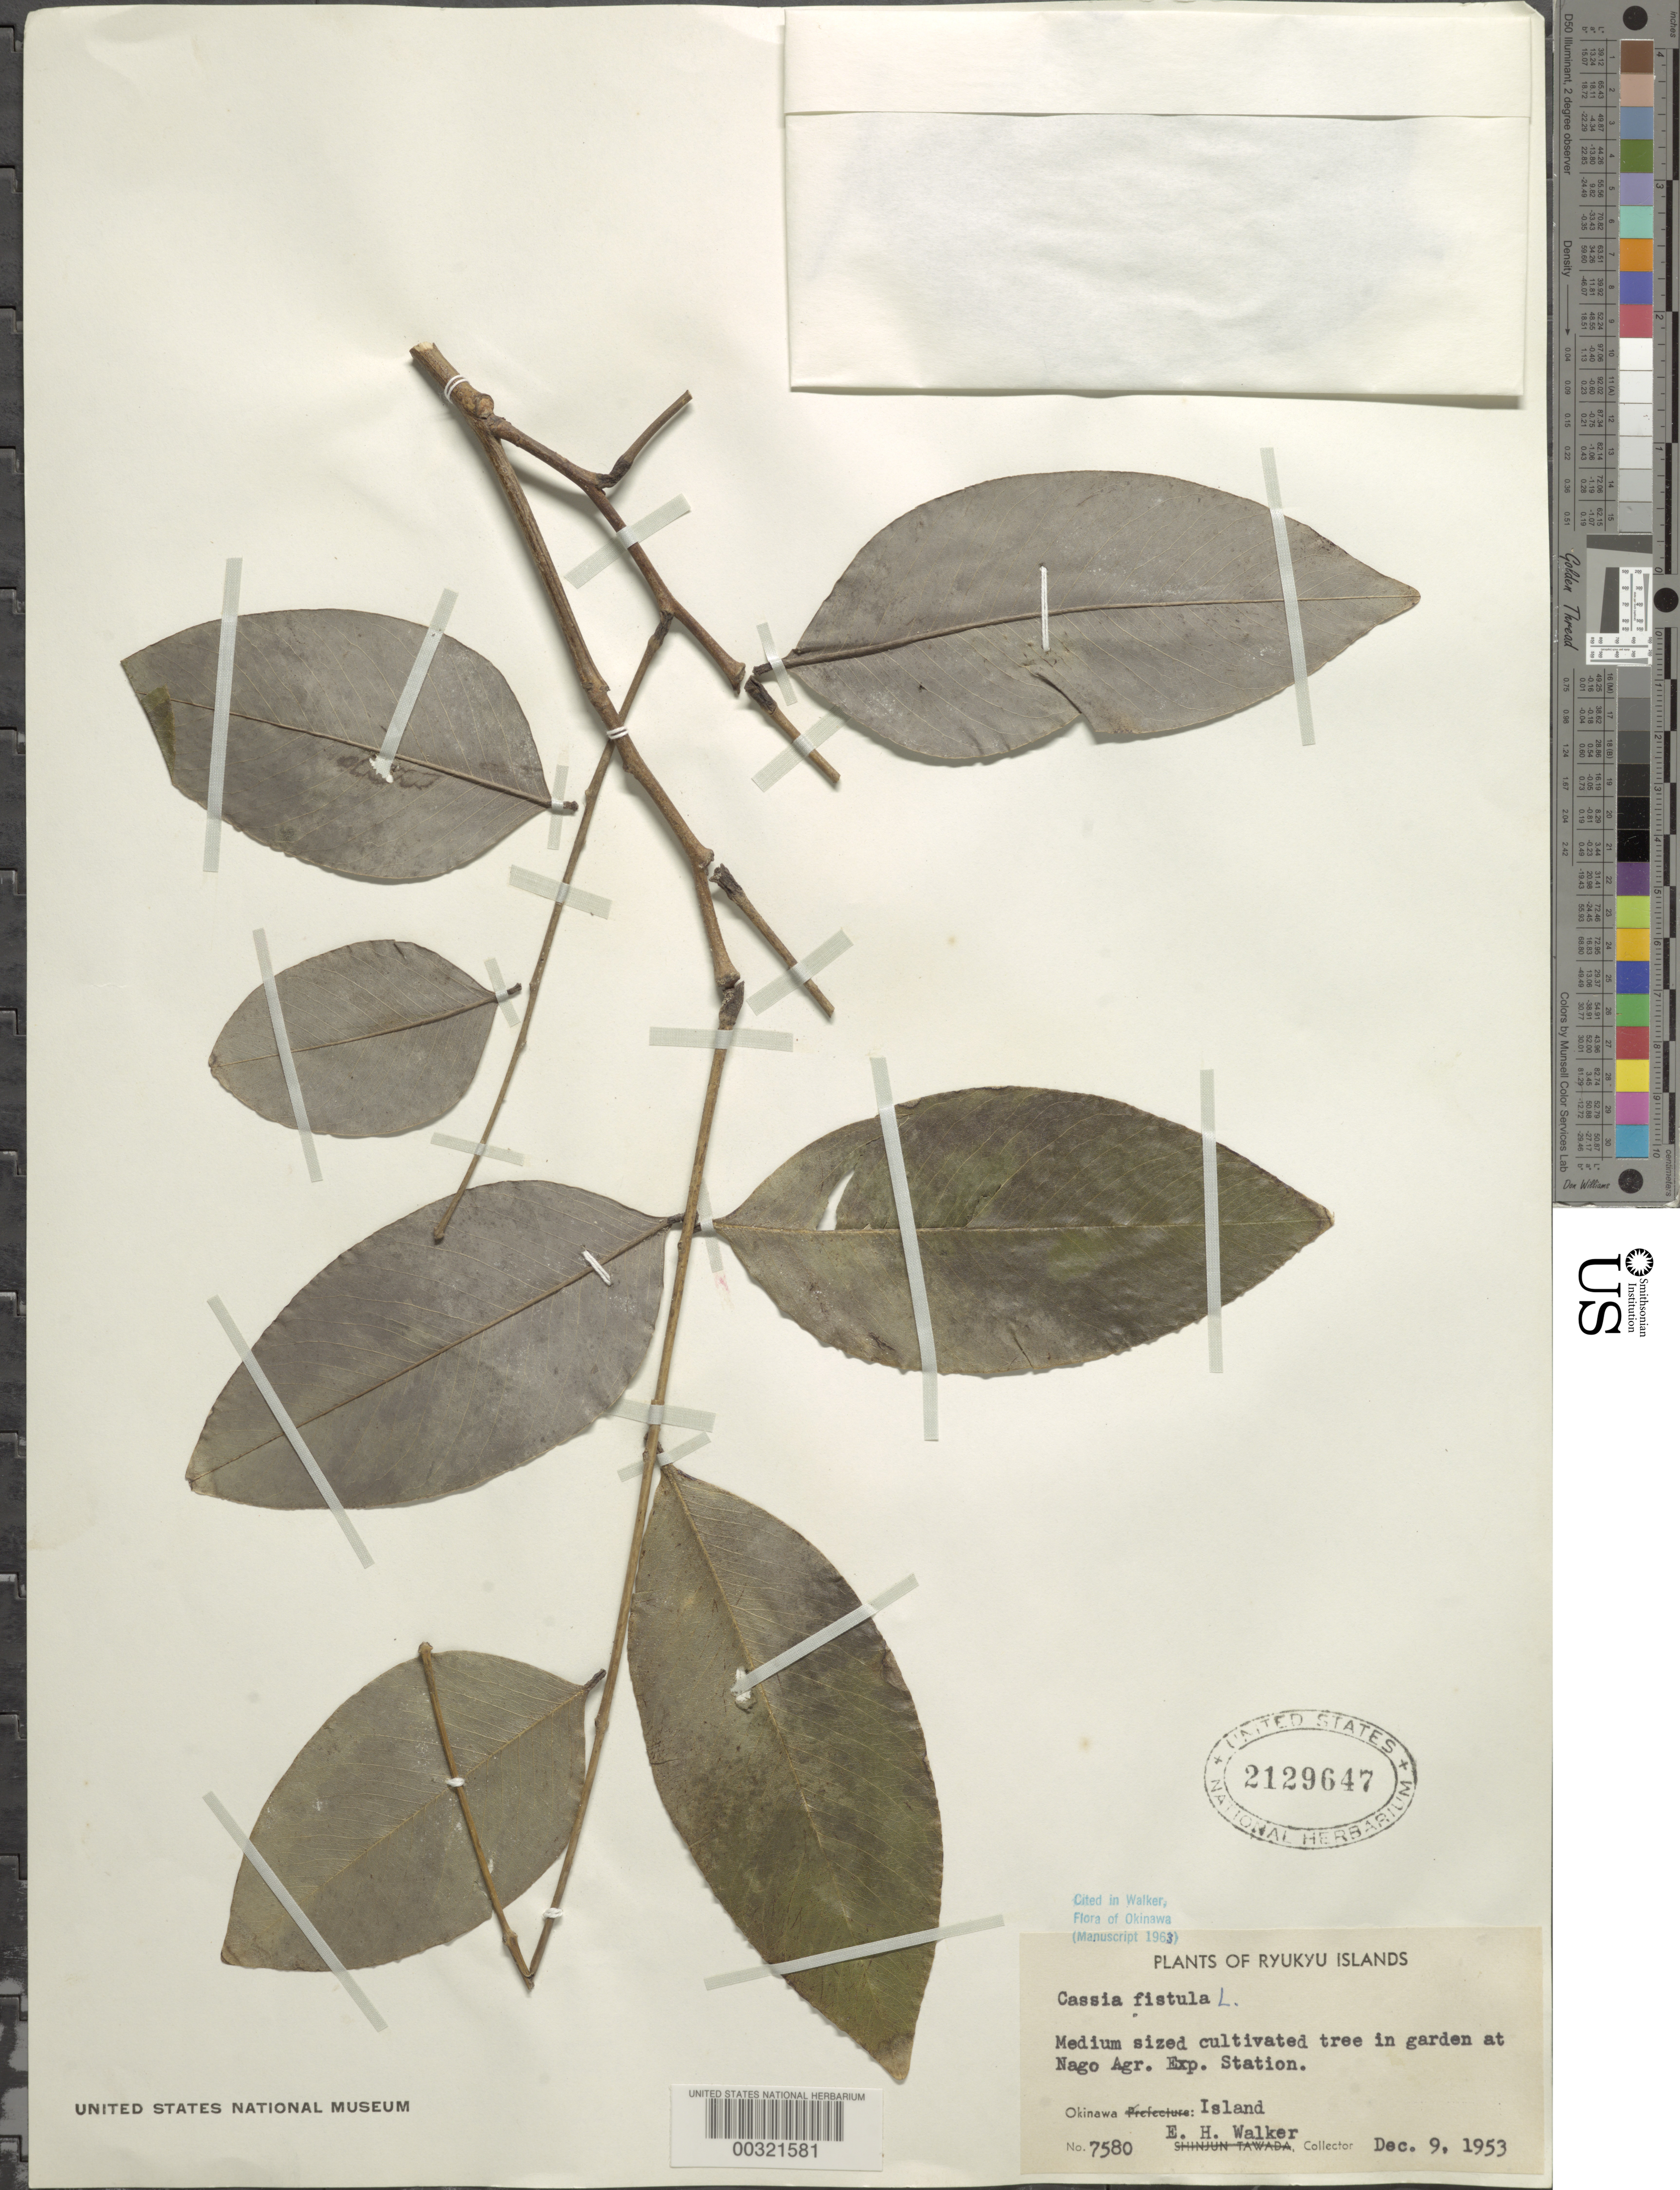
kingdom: Plantae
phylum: Tracheophyta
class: Magnoliopsida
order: Fabales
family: Fabaceae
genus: Cassia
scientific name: Cassia fistula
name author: L.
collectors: E. H. Walker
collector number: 7580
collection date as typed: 09 Dec 1953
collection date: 1953-12-09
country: Japan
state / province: Okinawa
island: Okinawa ?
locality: Okinawa is.; nago agr. exp. station [OKINAWA IS.]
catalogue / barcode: US 2129647